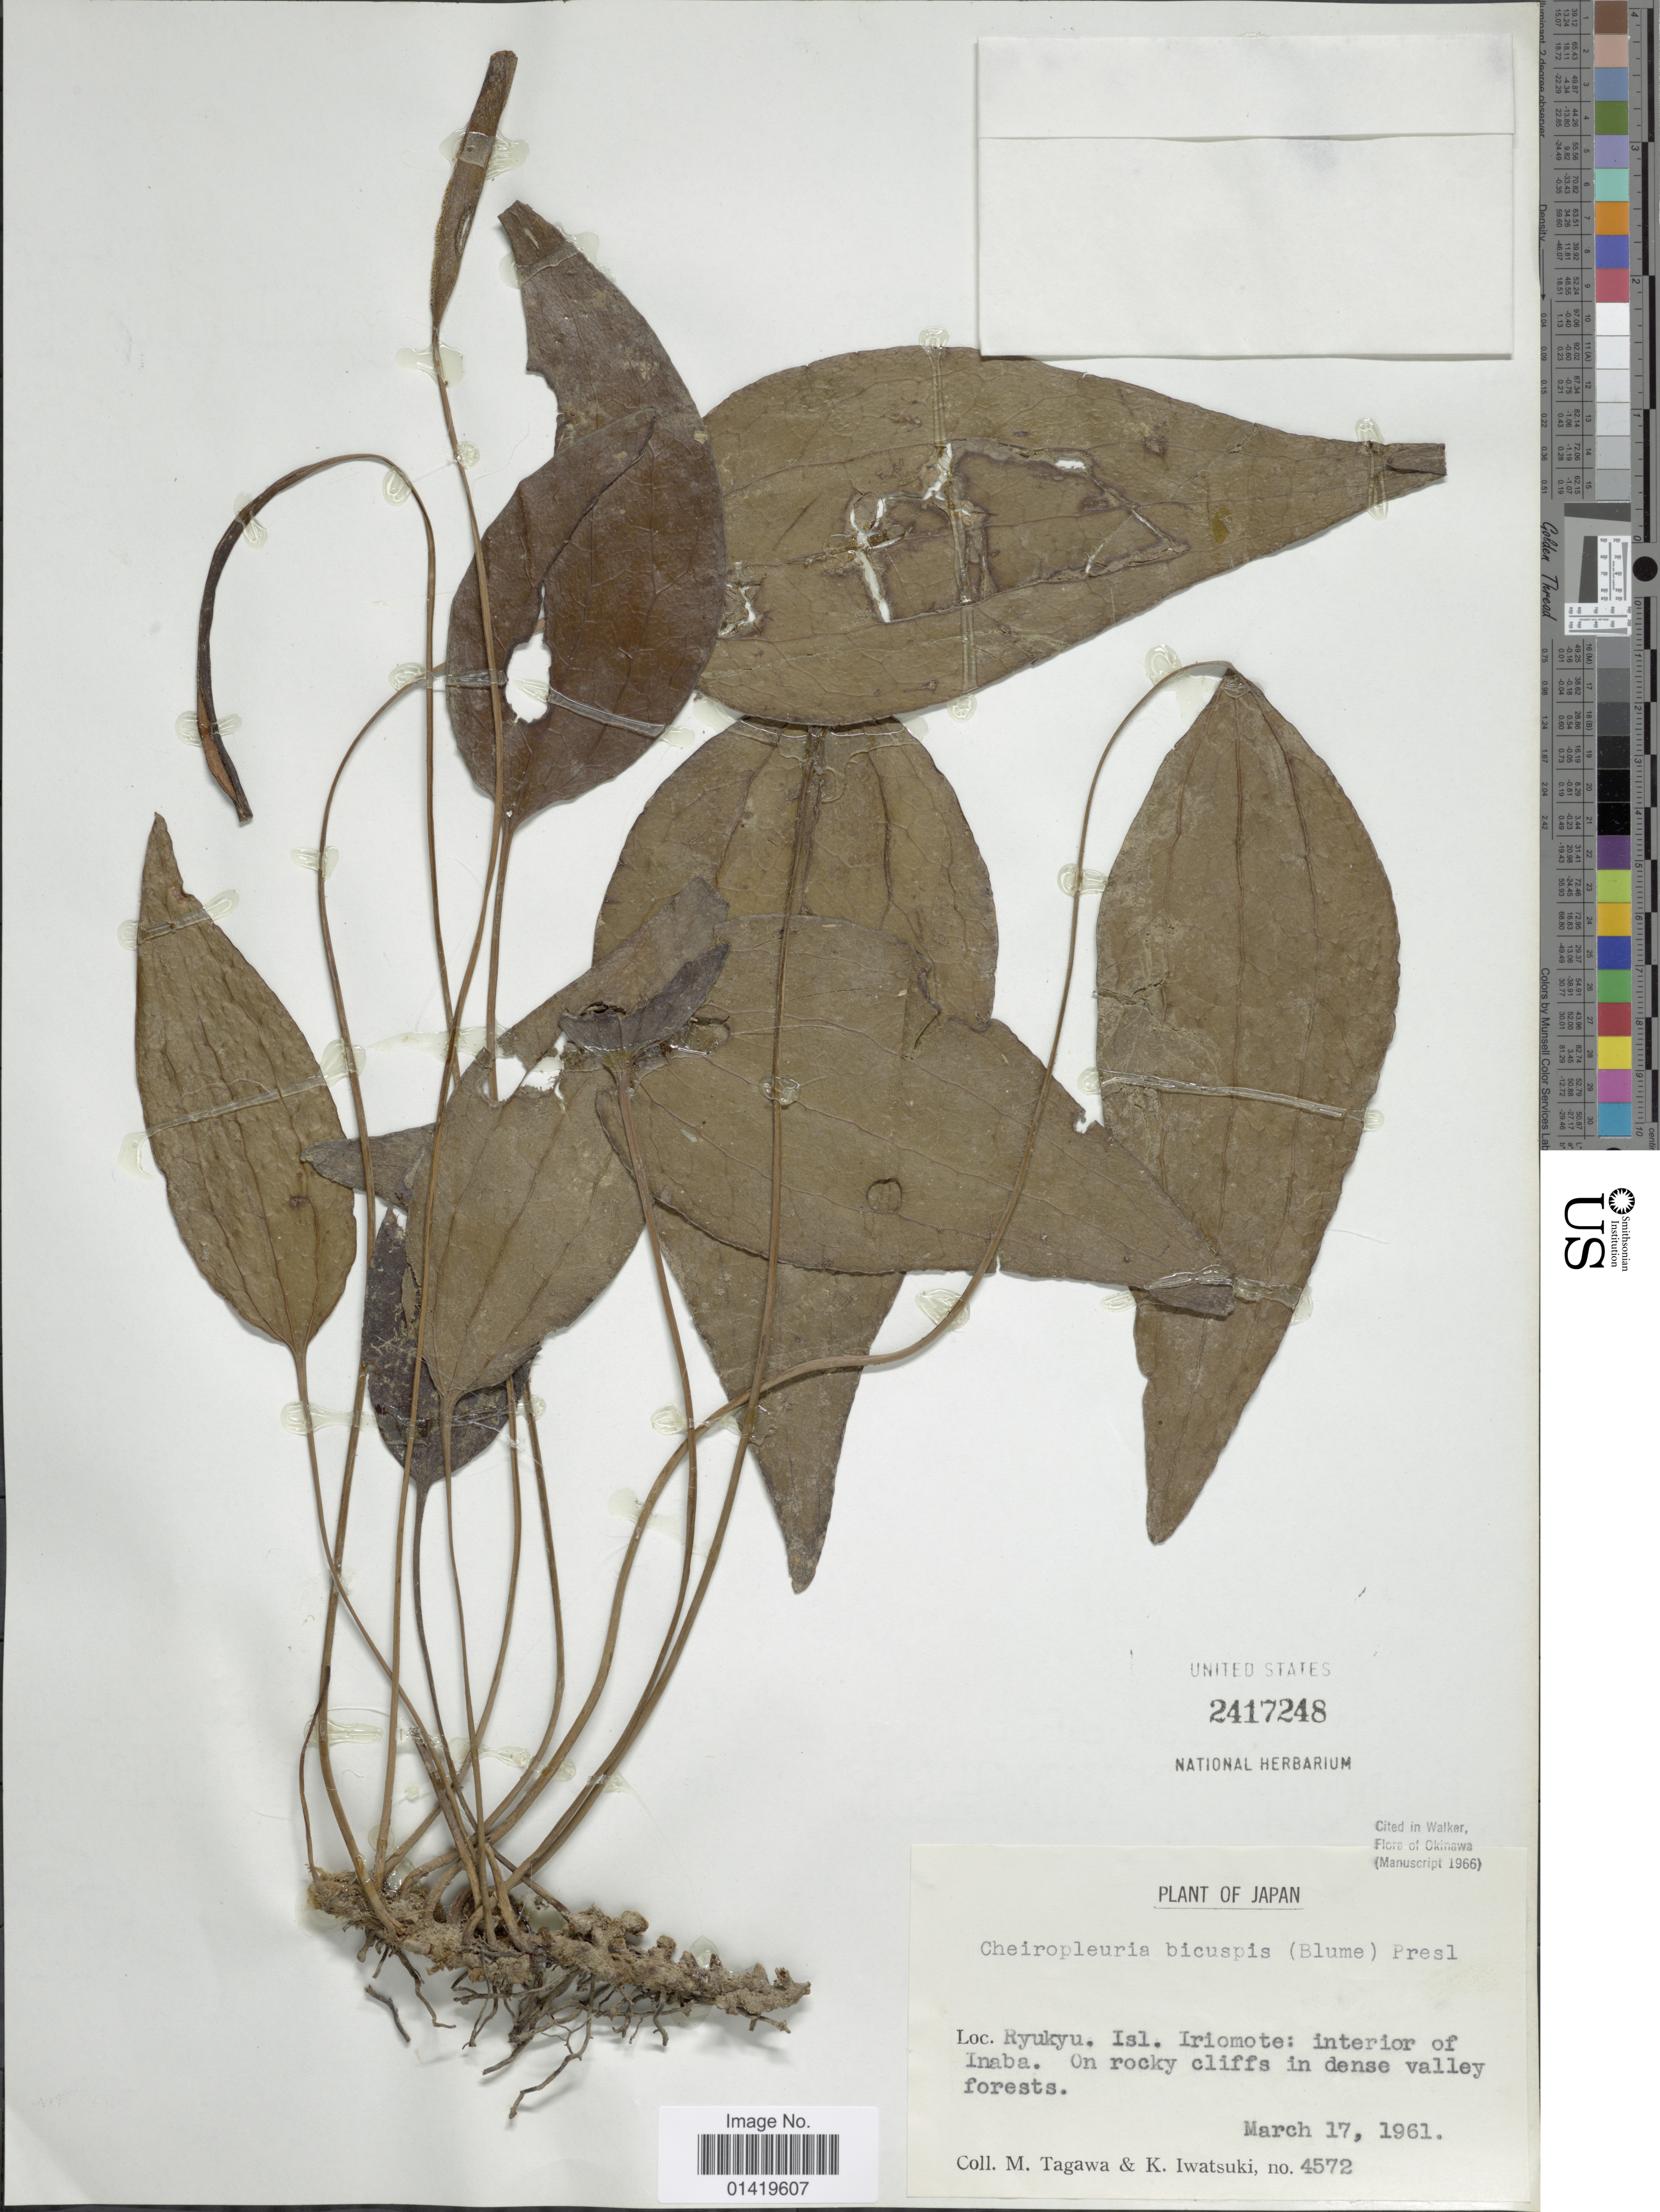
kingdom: Plantae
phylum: Tracheophyta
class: Polypodiopsida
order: Gleicheniales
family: Dipteridaceae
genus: Cheiropleuria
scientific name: Cheiropleuria bicuspis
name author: (Blume) C. Presl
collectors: M. Tagawa & K. Iwatsuki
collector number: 4572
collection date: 1961-03-17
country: Japan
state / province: Okinawa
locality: Ryukyu. Isl. Iriomote: interior of Inaba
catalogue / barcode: US 2417248